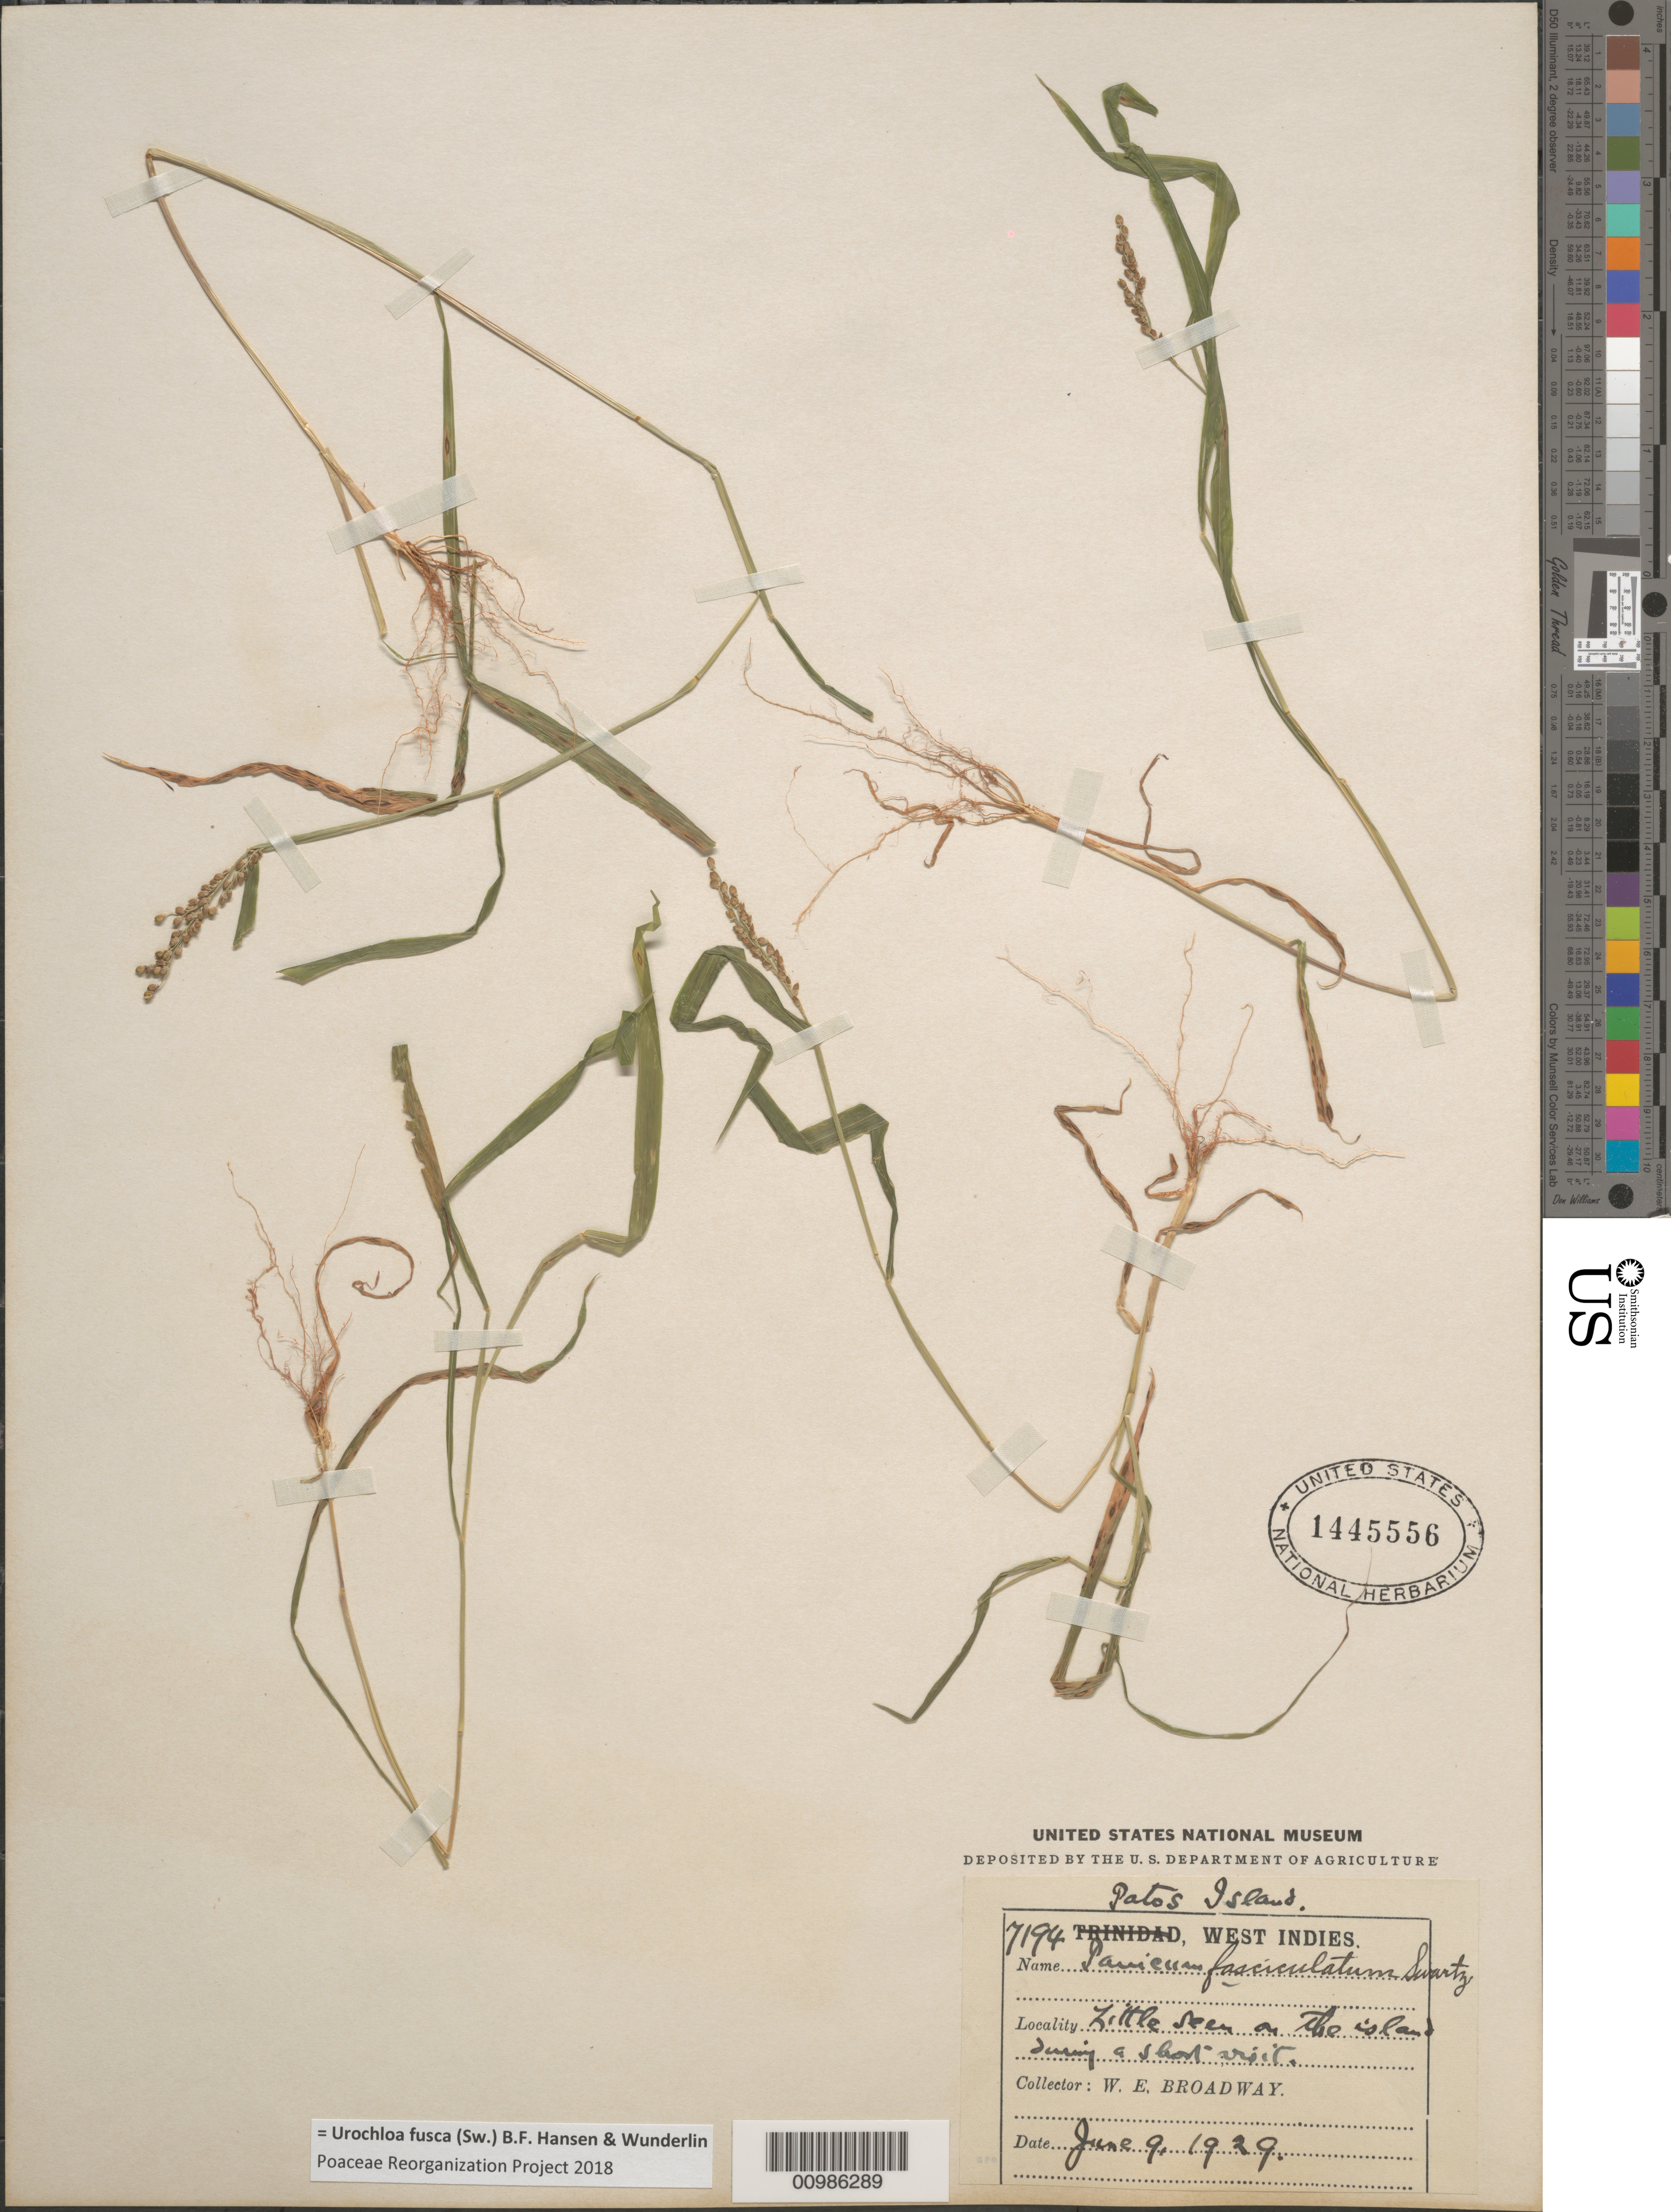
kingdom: Plantae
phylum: Tracheophyta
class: Liliopsida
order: Poales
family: Poaceae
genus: Brachiaria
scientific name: Brachiaria fasciculata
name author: (Sw.) Parodi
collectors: W. E. Broadway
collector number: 7194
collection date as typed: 09 Jun 1929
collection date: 1929-06-09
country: Trinidad and Tobago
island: Trinidad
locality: Patos Island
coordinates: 0 N, 0 E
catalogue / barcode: US 1445556